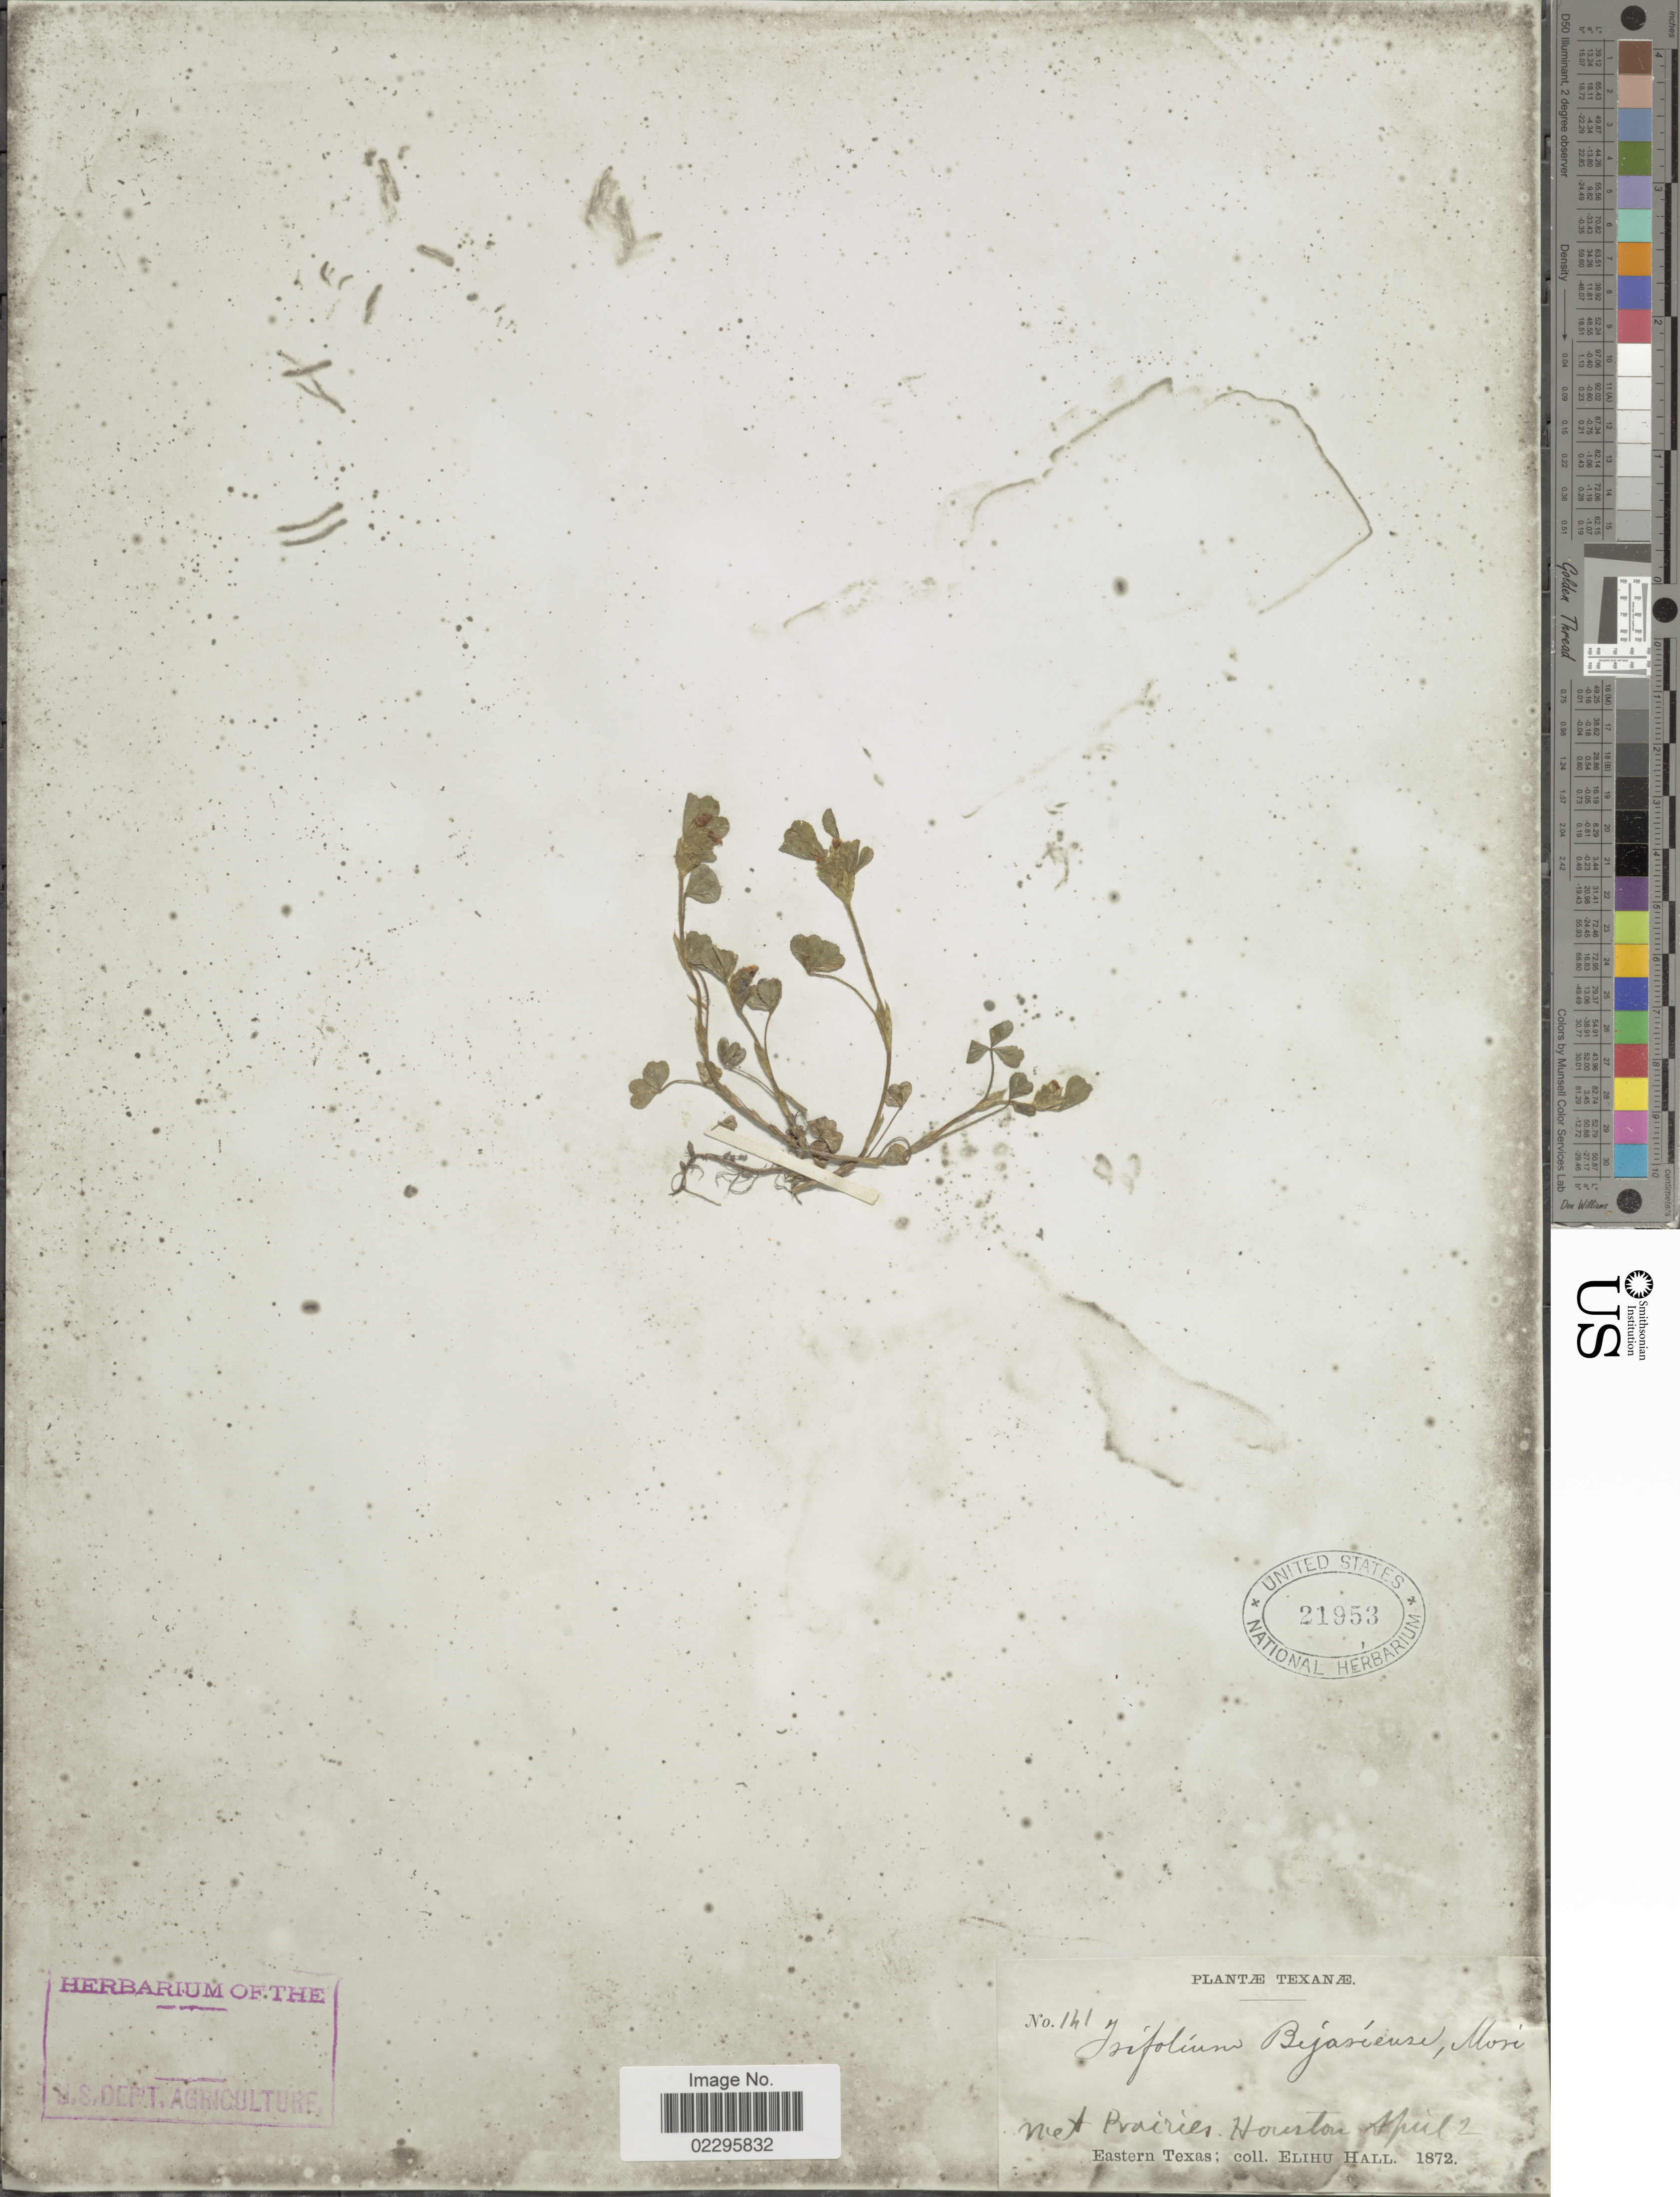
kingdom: Plantae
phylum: Tracheophyta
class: Magnoliopsida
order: Fabales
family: Fabaceae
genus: Trifolium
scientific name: Trifolium bejariense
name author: Moric.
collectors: E. Hall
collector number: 141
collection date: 1872-04-02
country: United States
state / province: Texas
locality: Wet prairies Houston, Eastern Texas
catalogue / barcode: US 21953